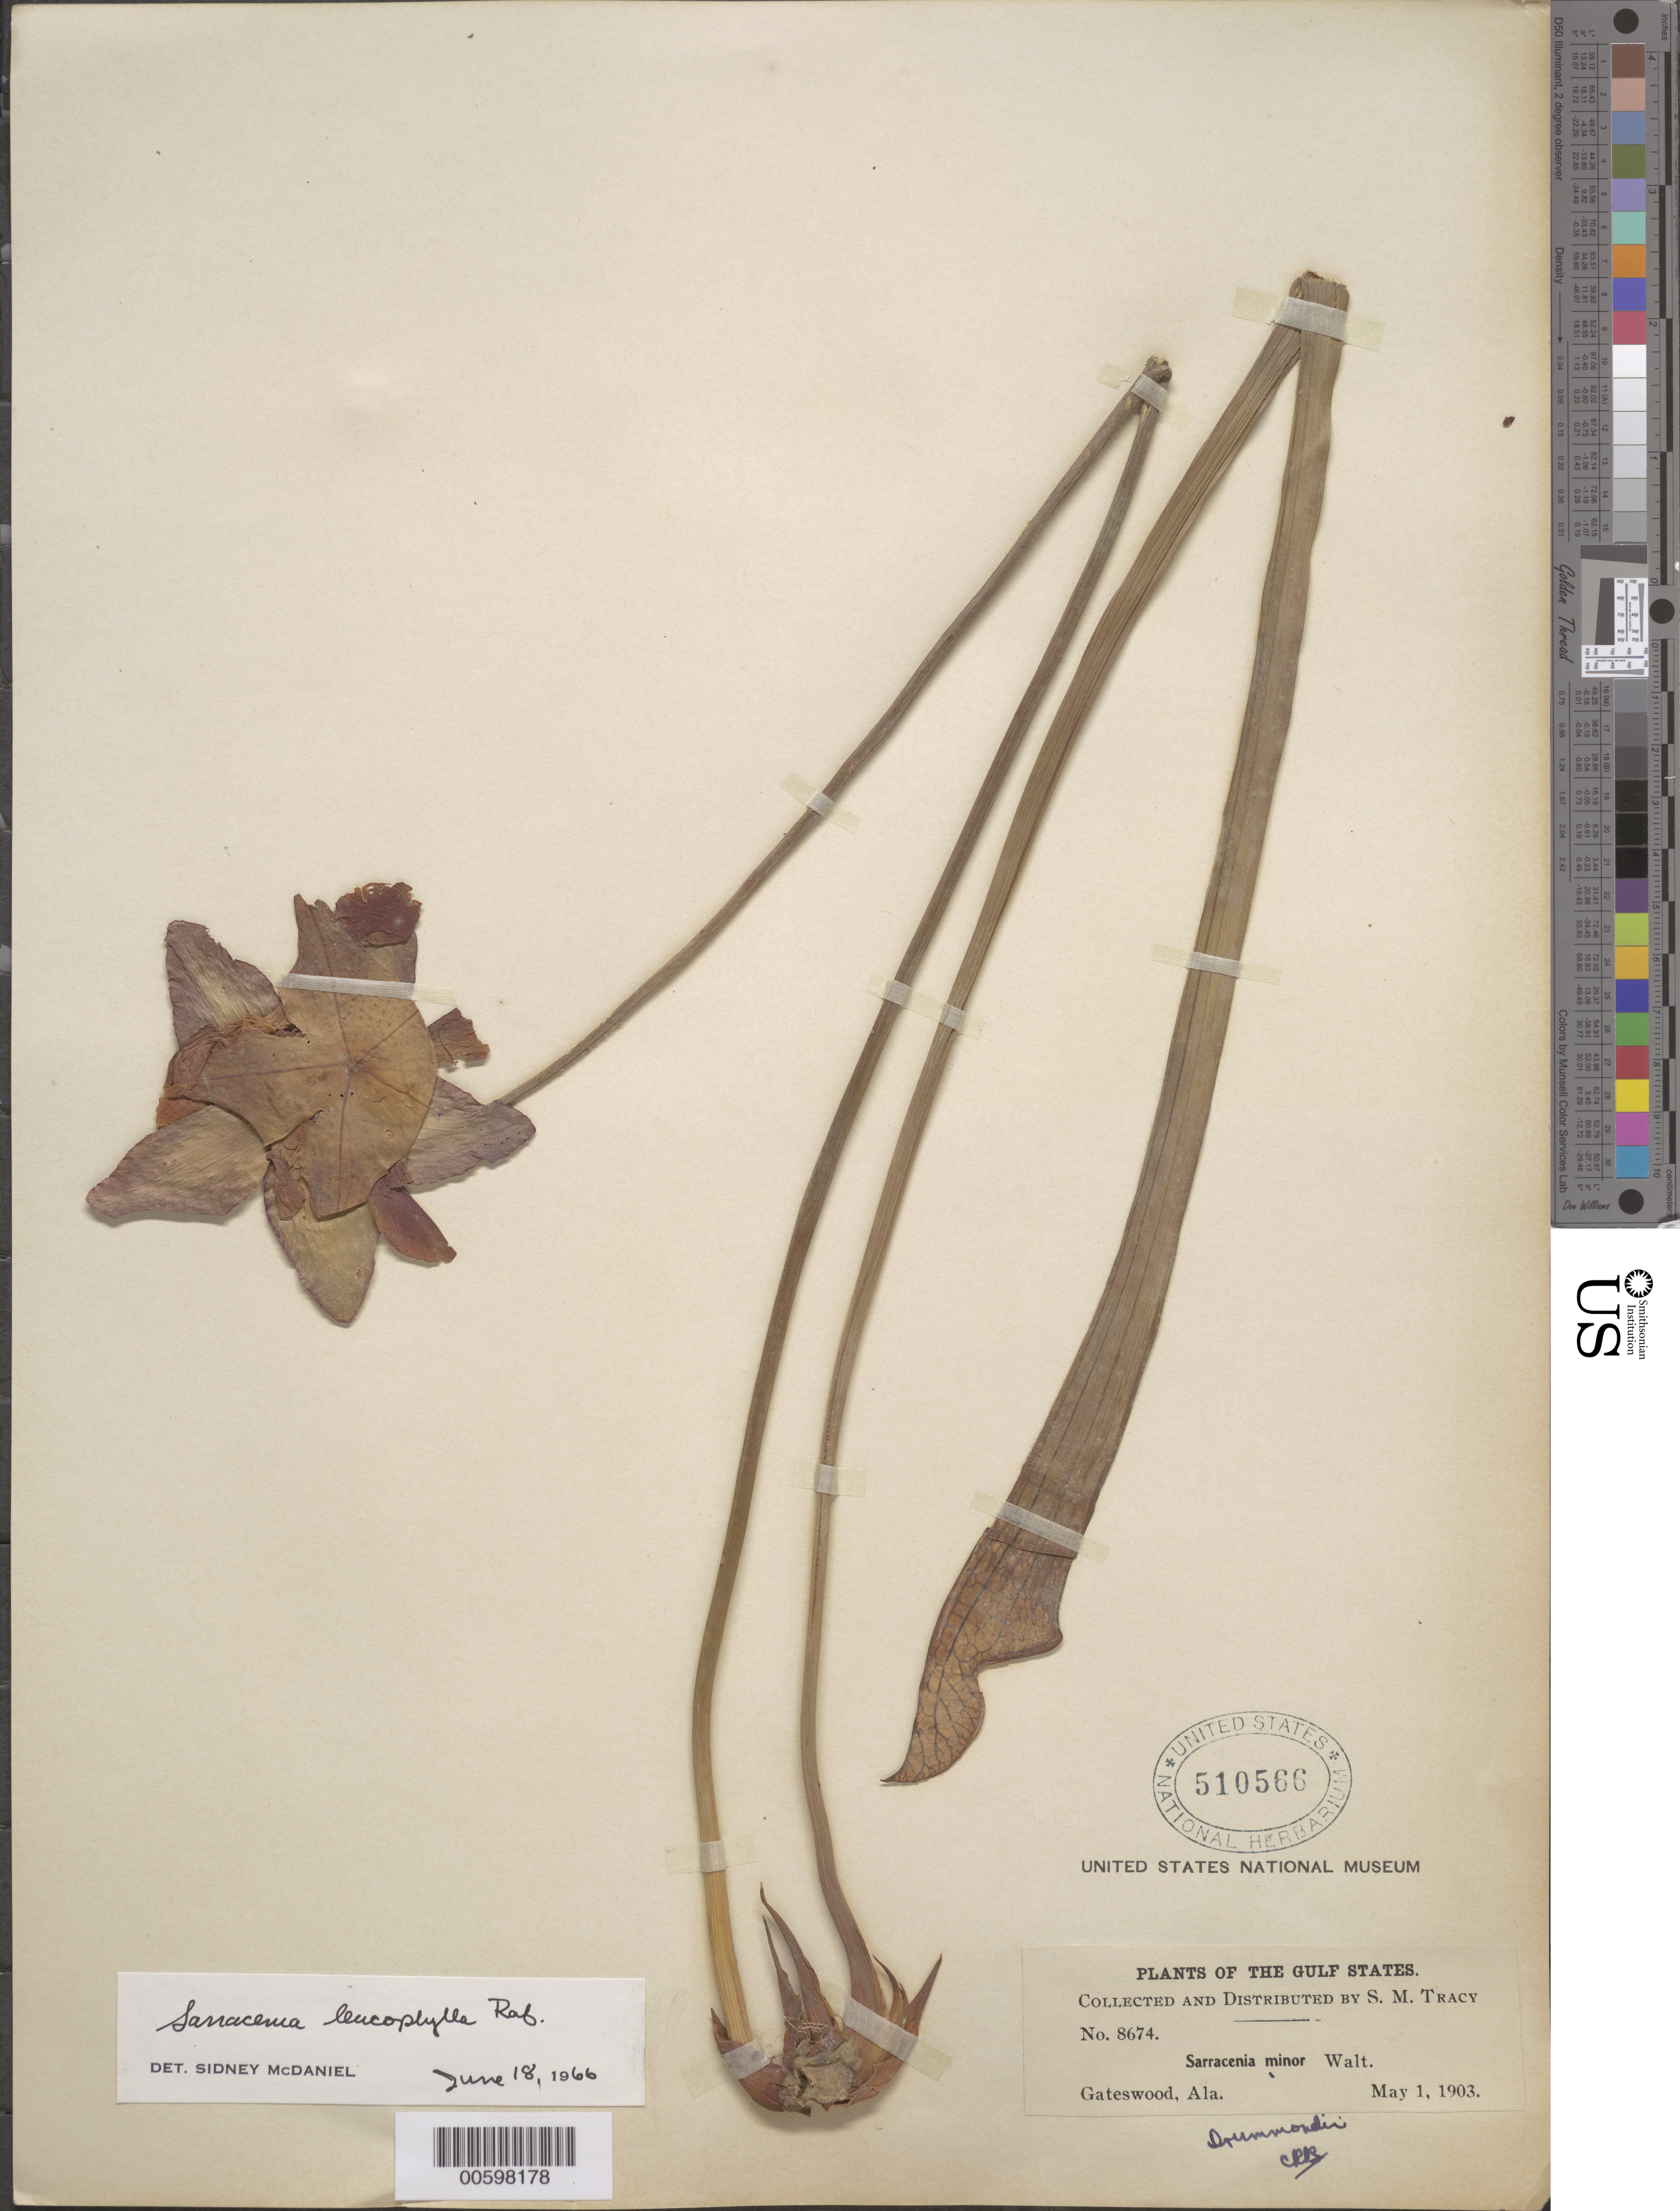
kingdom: Plantae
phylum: Tracheophyta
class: Magnoliopsida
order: Ericales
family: Sarraceniaceae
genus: Sarracenia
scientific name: Sarracenia leucophylla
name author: Raf.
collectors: S. M. Tracy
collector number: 8674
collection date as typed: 01 May 1903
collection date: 1903-05-01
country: United States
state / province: Alabama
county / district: Baldwin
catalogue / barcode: US 510566